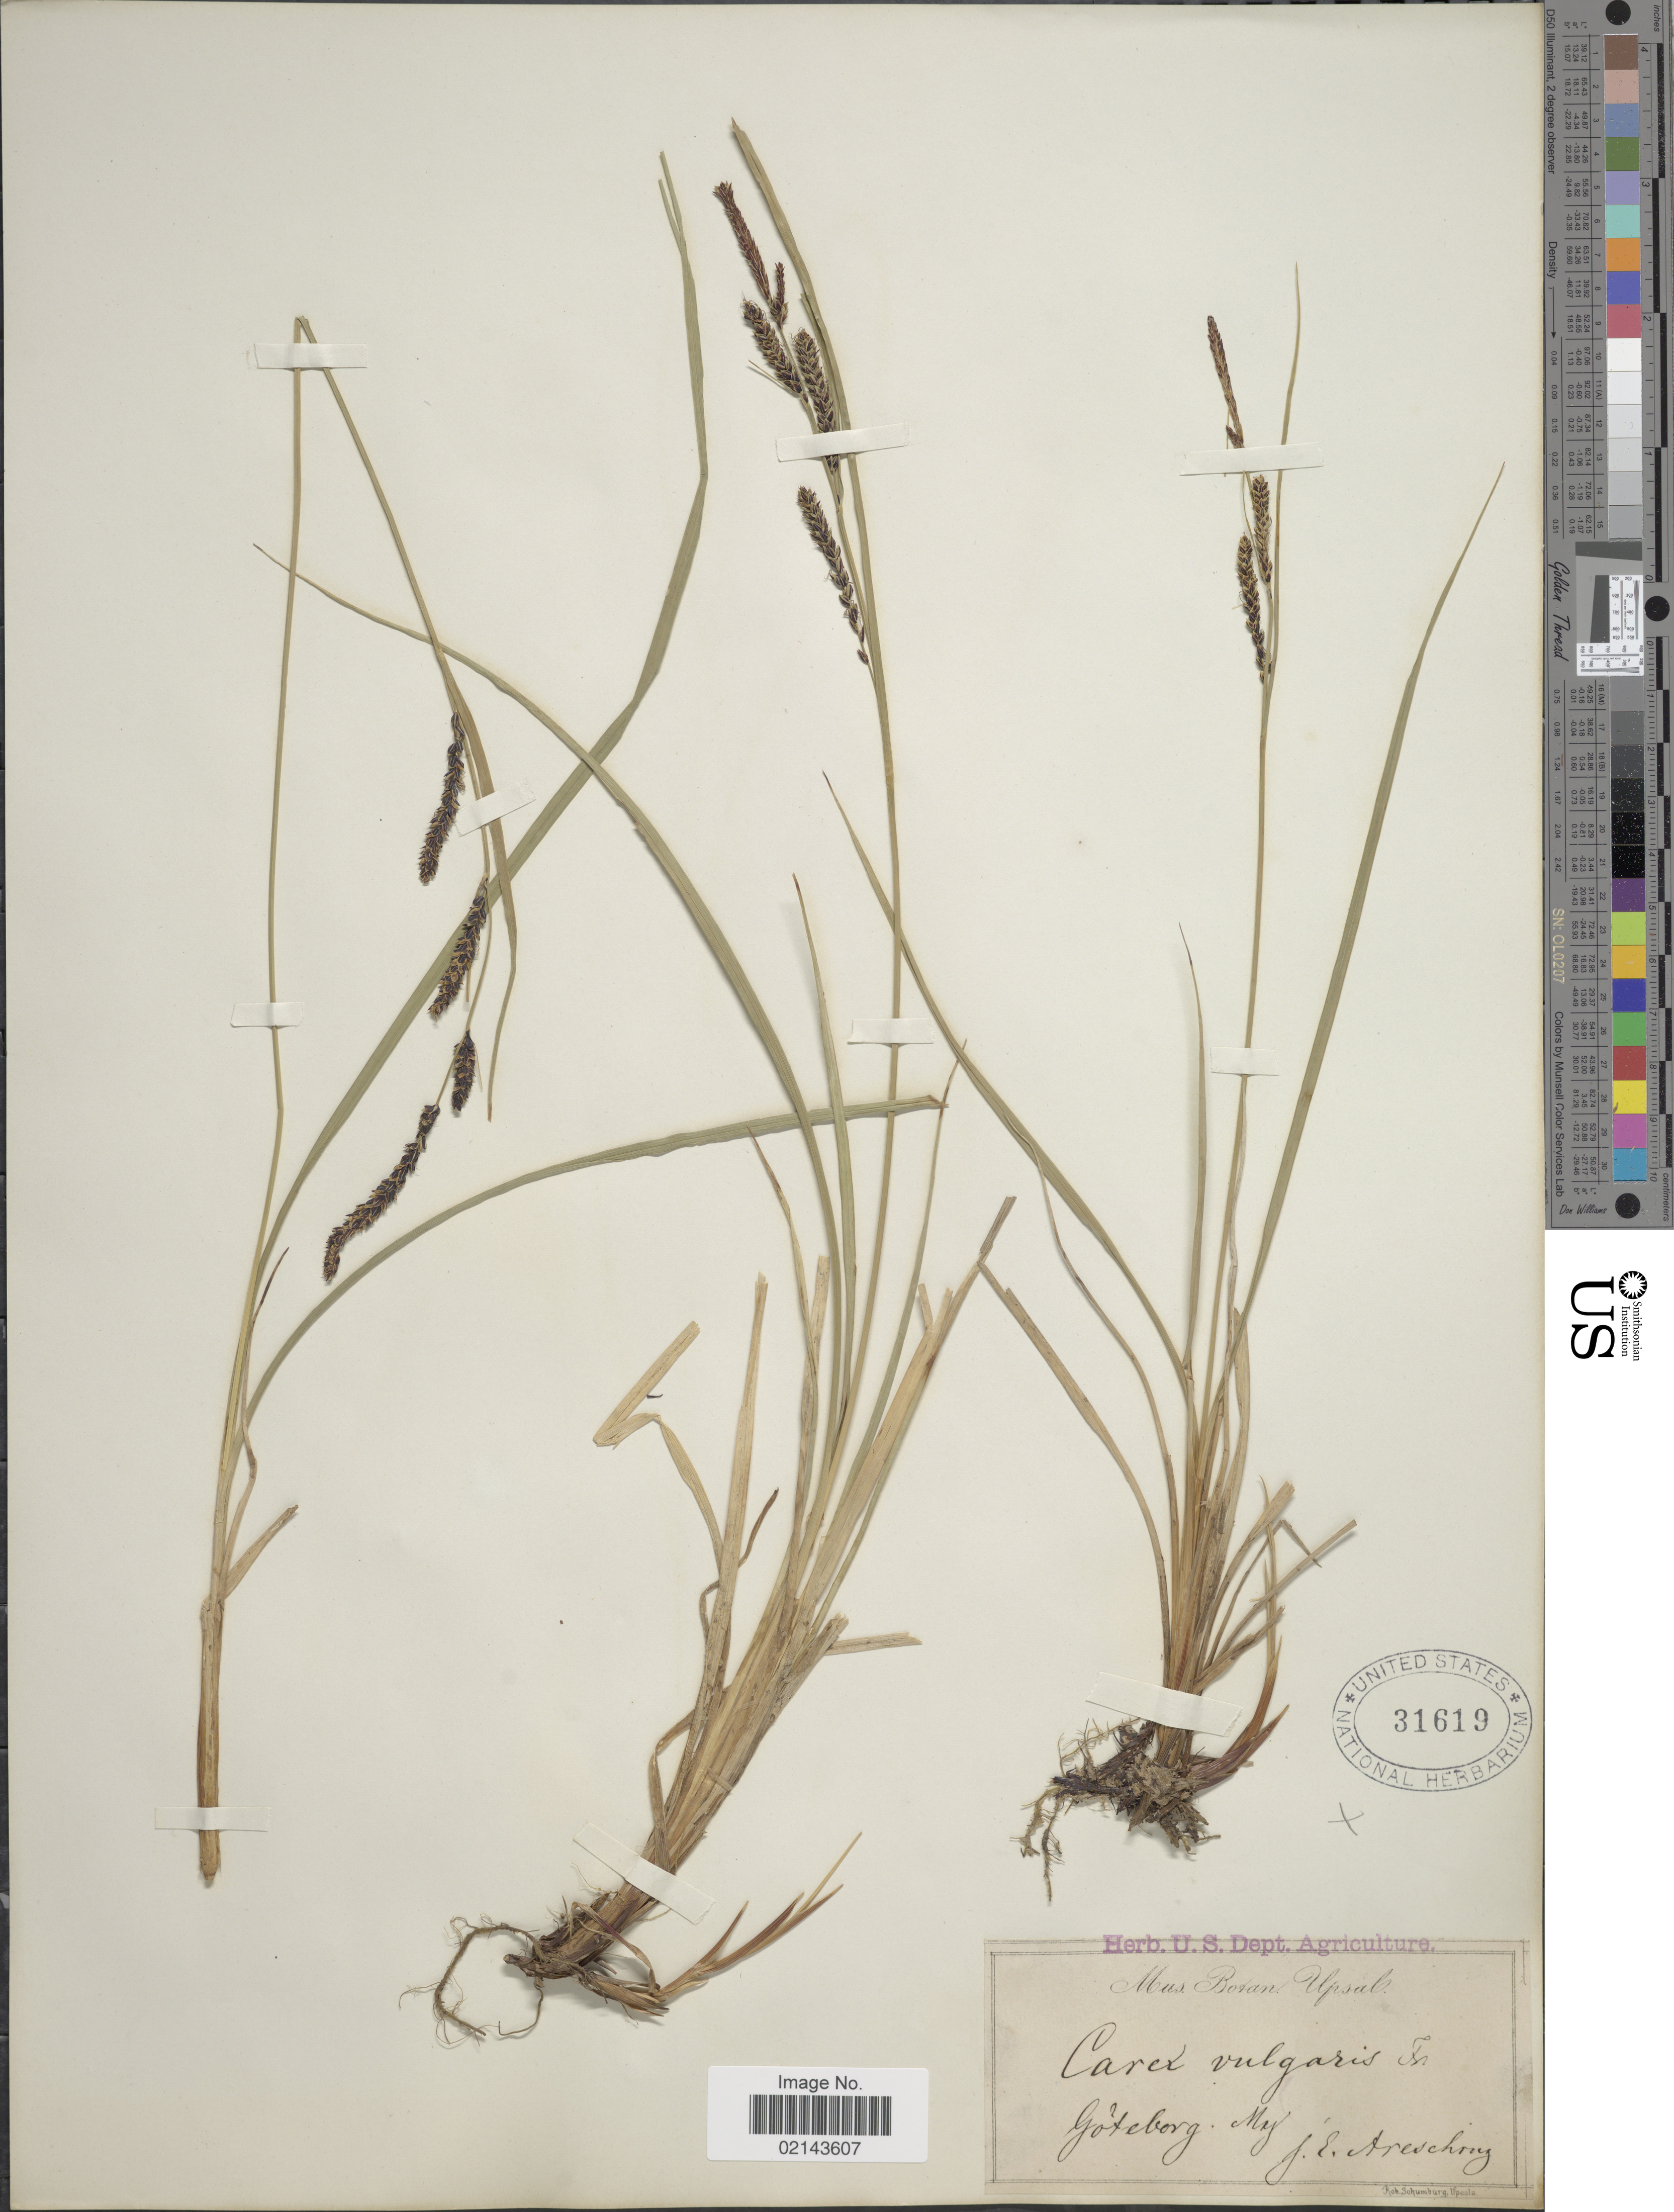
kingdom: Plantae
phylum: Tracheophyta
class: Liliopsida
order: Poales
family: Cyperaceae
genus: Carex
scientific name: Carex nigra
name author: (L.) Reichard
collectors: J. Areschoug (herbarium)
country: Sweden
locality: Göteborg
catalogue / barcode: US 31619